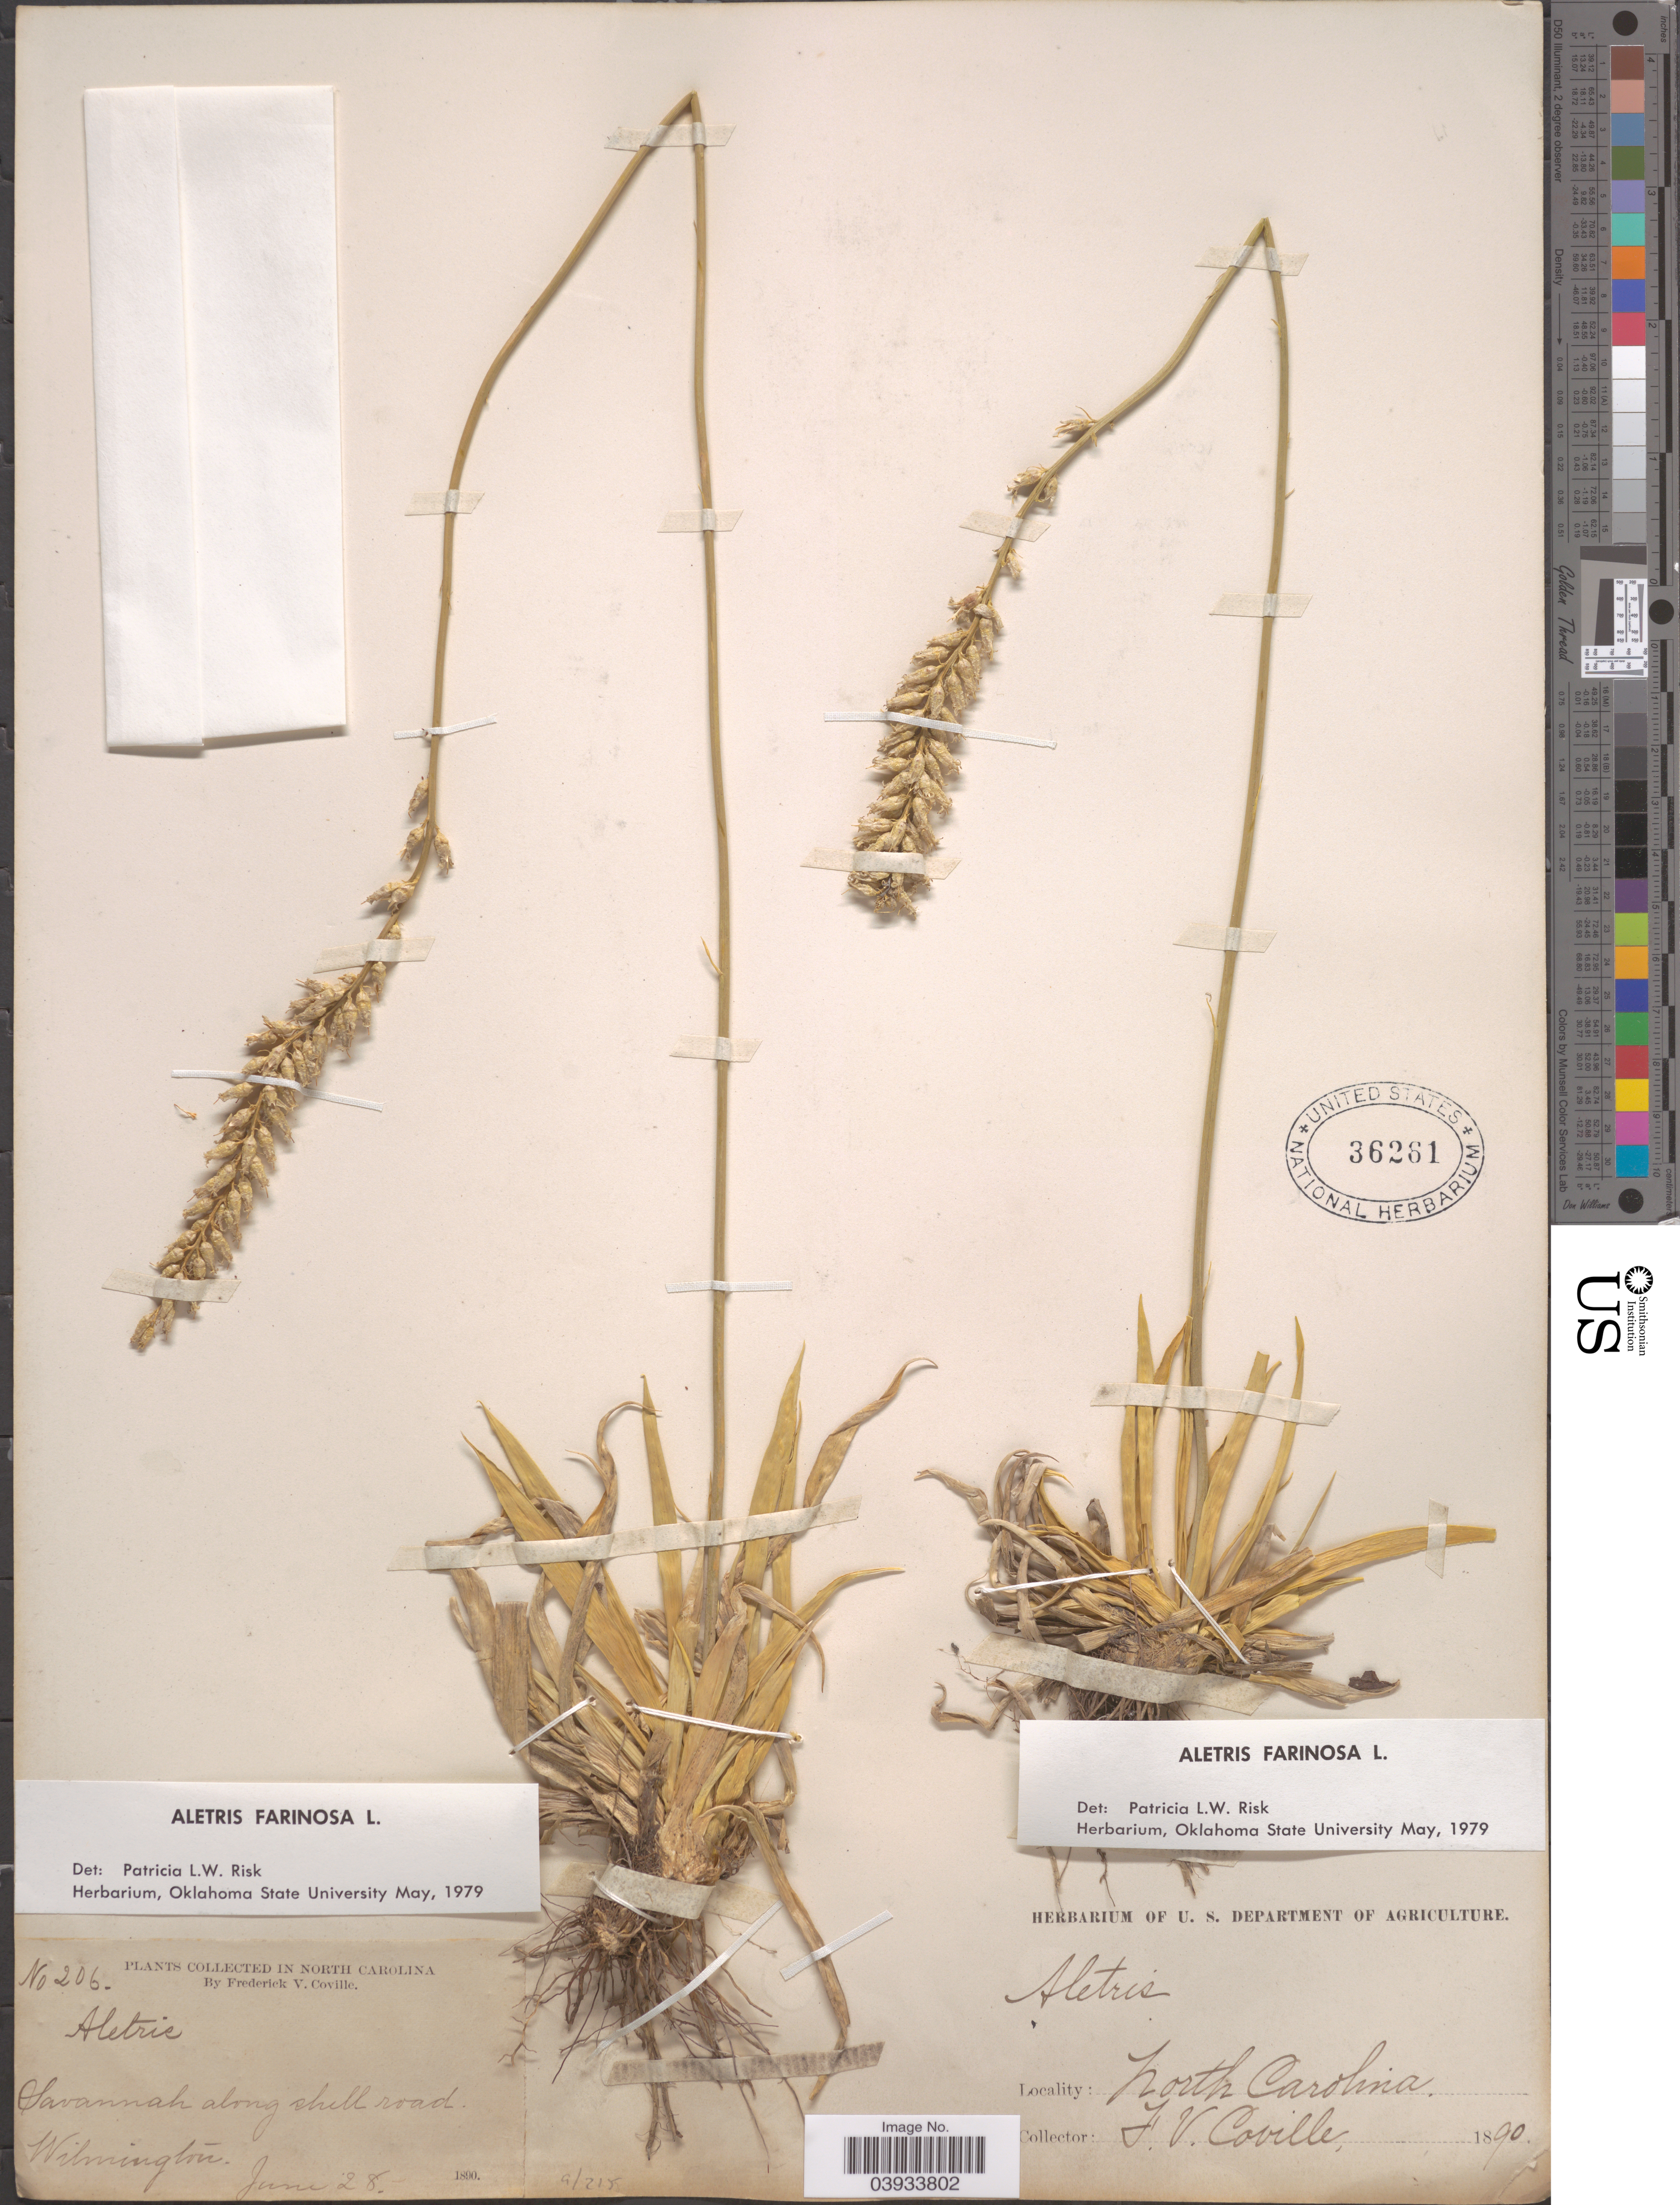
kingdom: Plantae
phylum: Tracheophyta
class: Liliopsida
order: Dioscoreales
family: Nartheciaceae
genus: Aletris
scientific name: Aletris farinosa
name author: L.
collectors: F. V. Coville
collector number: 206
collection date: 1890-06-28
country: United States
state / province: North Carolina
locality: Wilmington.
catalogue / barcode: US 36261